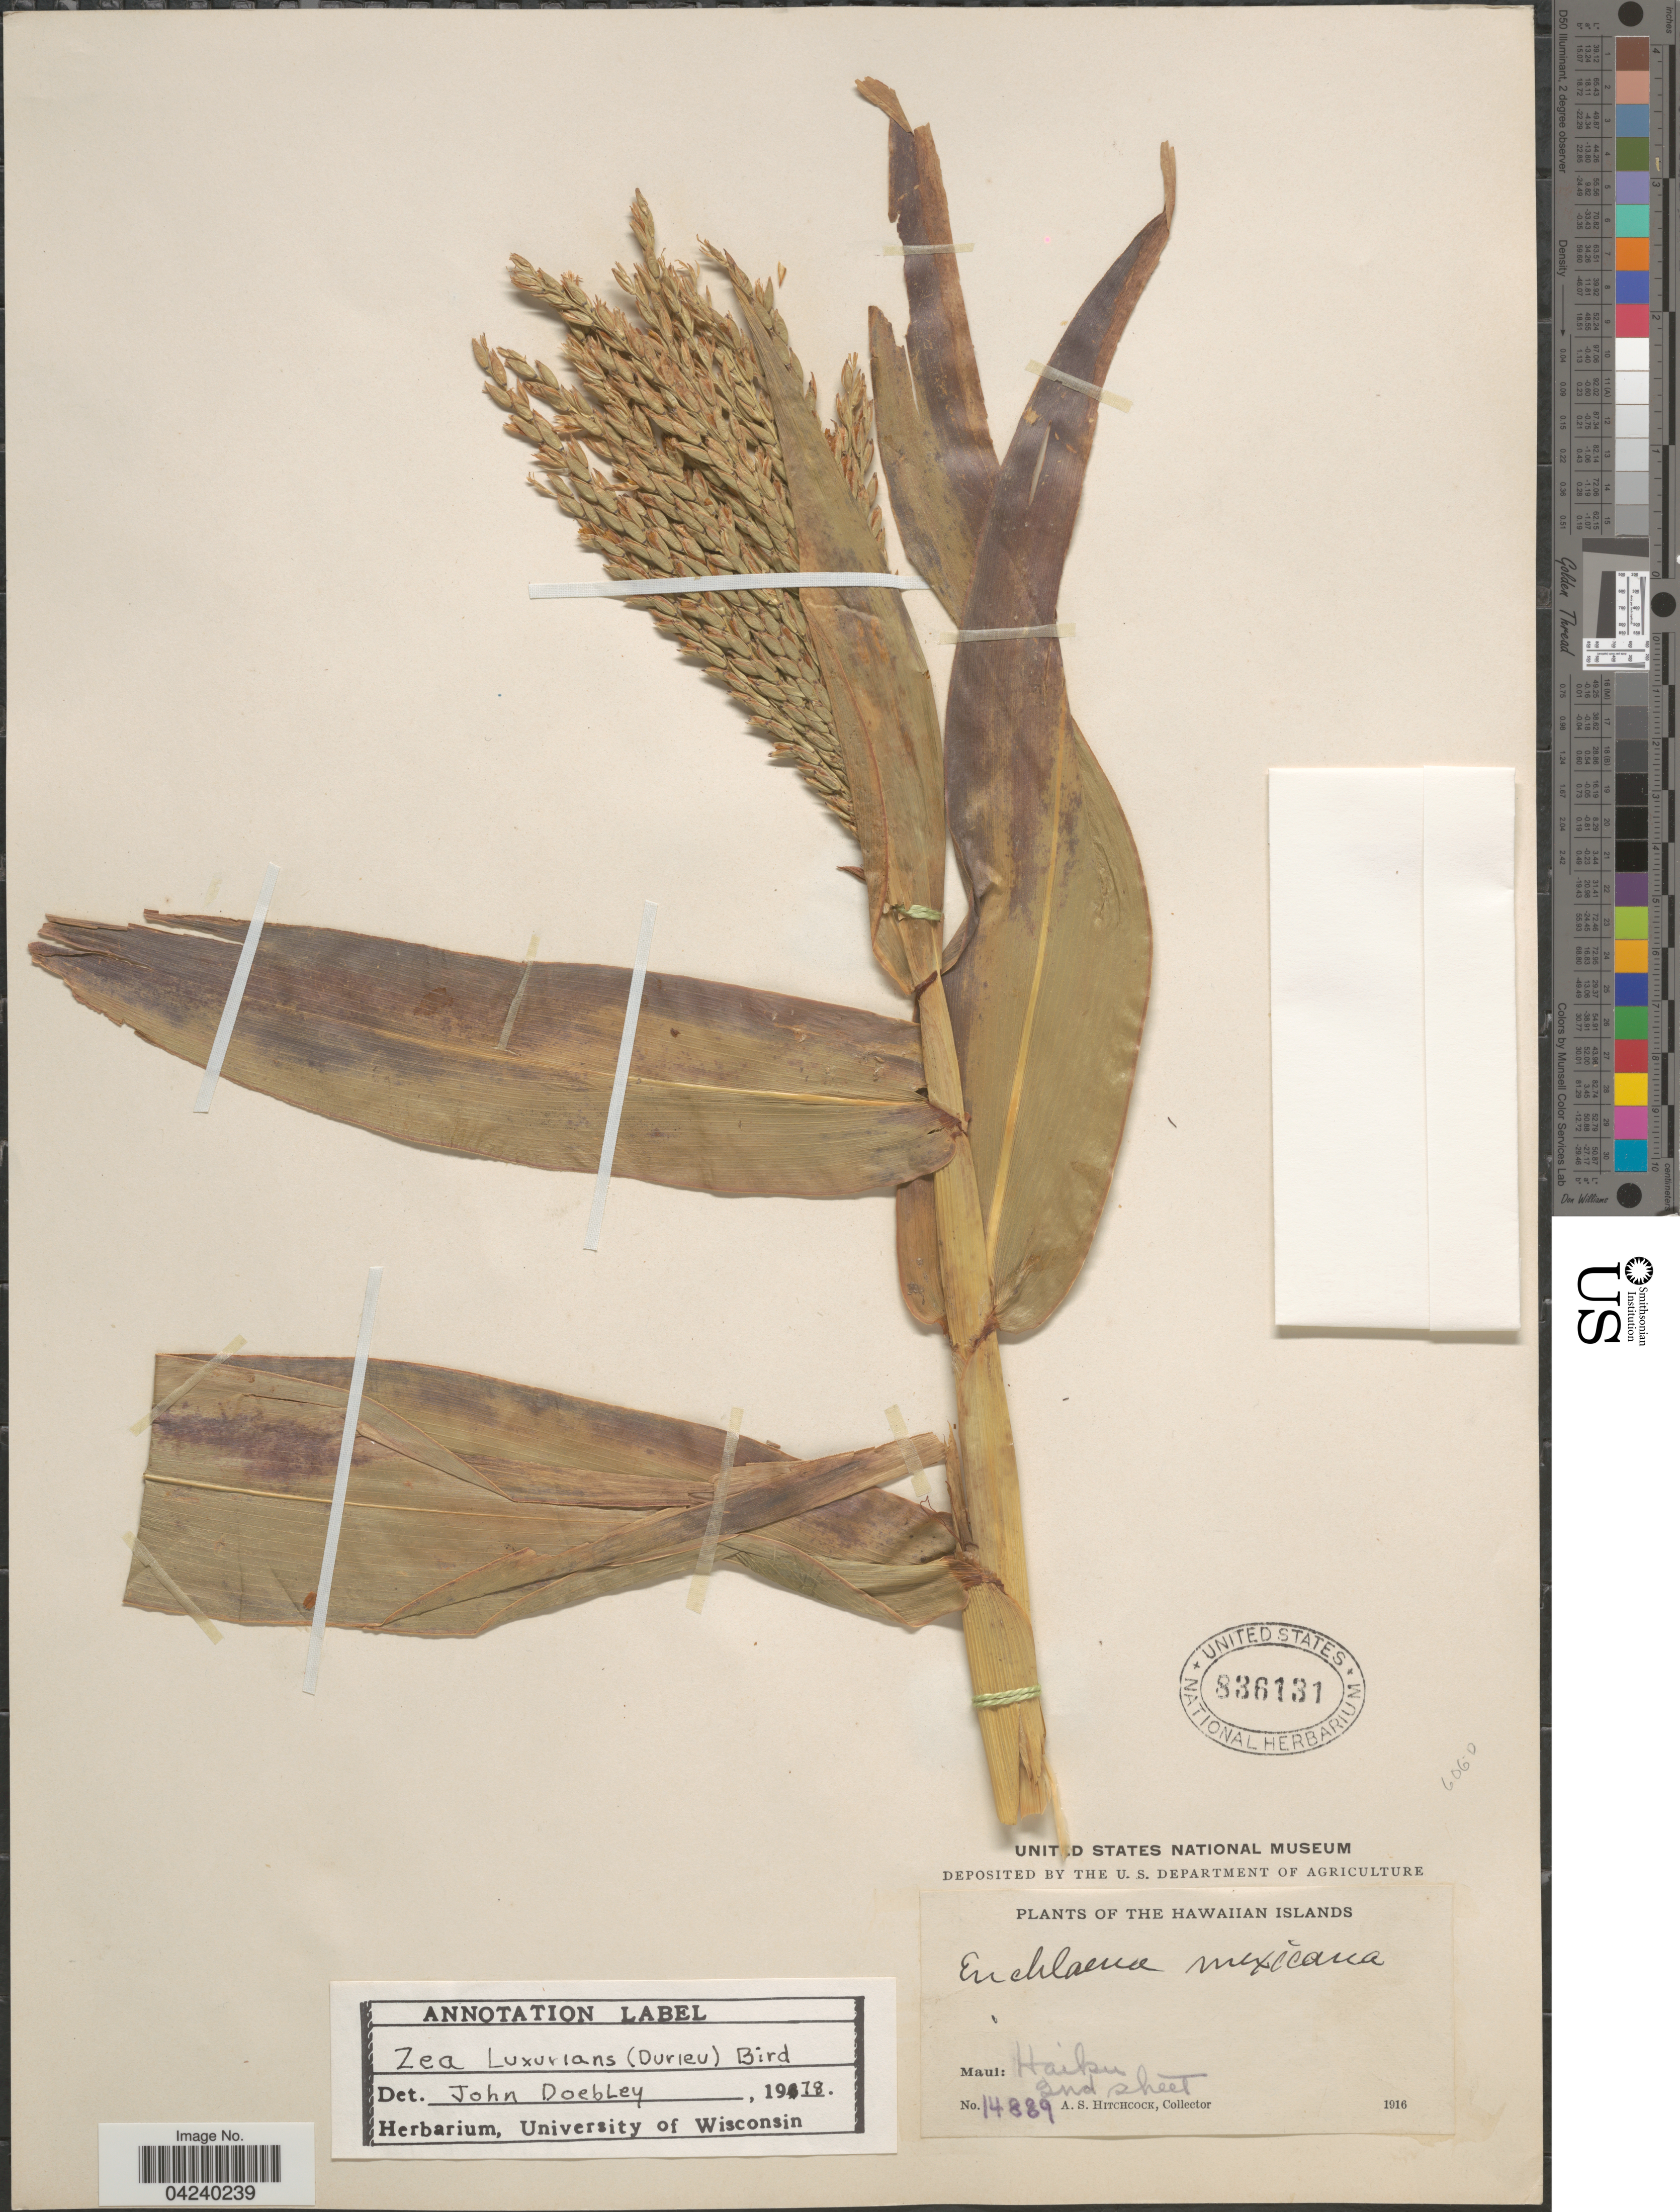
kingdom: Plantae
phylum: Tracheophyta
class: Liliopsida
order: Poales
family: Poaceae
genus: Zea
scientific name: Zea luxurians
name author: (Durieu & Asch.) R.M. Bird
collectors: A. S. Hitchcock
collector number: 14889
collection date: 1916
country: United States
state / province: Hawaii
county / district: Maui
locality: Hawaiian Islands. Maui: Haiku.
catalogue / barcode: US 836131